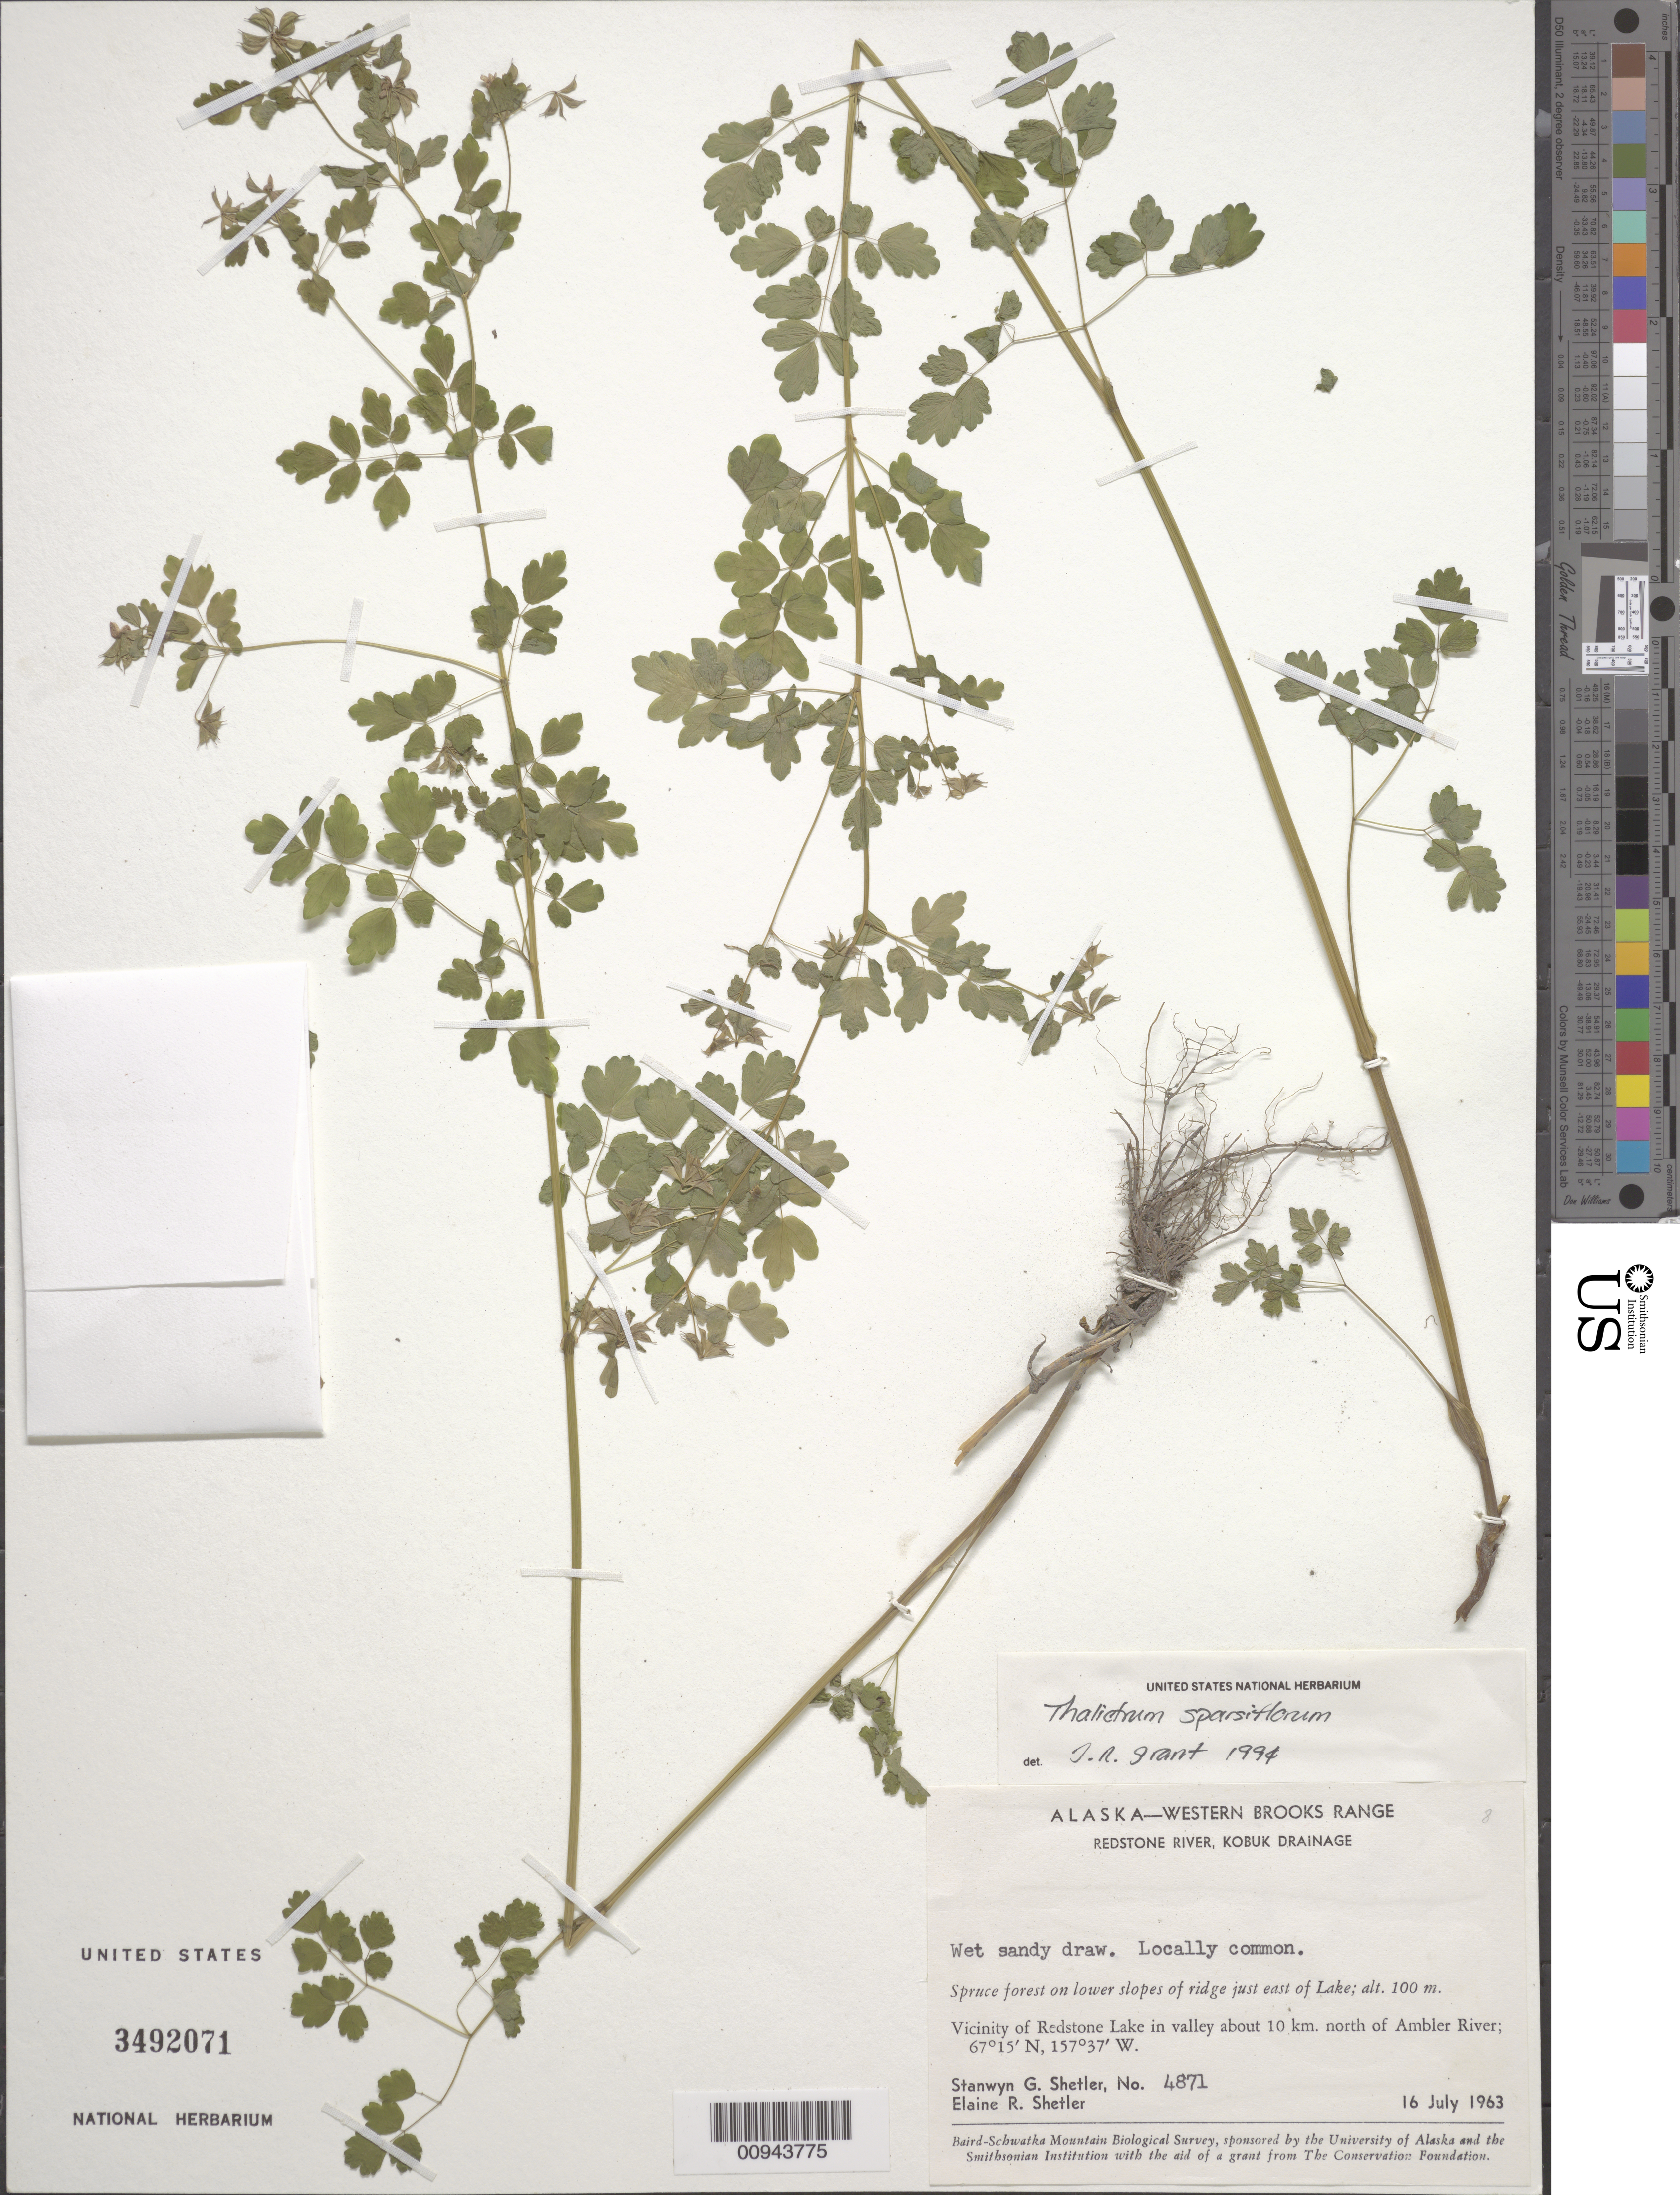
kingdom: Plantae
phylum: Tracheophyta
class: Magnoliopsida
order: Ranunculales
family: Ranunculaceae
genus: Thalictrum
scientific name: Thalictrum sparsiflorum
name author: Turcz. ex Fisch. & C.A. Mey.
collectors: S. Shetler & E. R. Shetler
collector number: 4875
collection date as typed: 16 Jul 1963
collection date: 1963-07-16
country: United States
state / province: Alaska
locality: Vicinity of Redstone Lake in valley about 10 km. north of Ambler River. Western Brooks Range, Redstone River, Kobuk Drainage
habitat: Spruce forest on lower slopes of ridge just east of Lake. Wet sandy draws.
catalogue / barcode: US 3492071